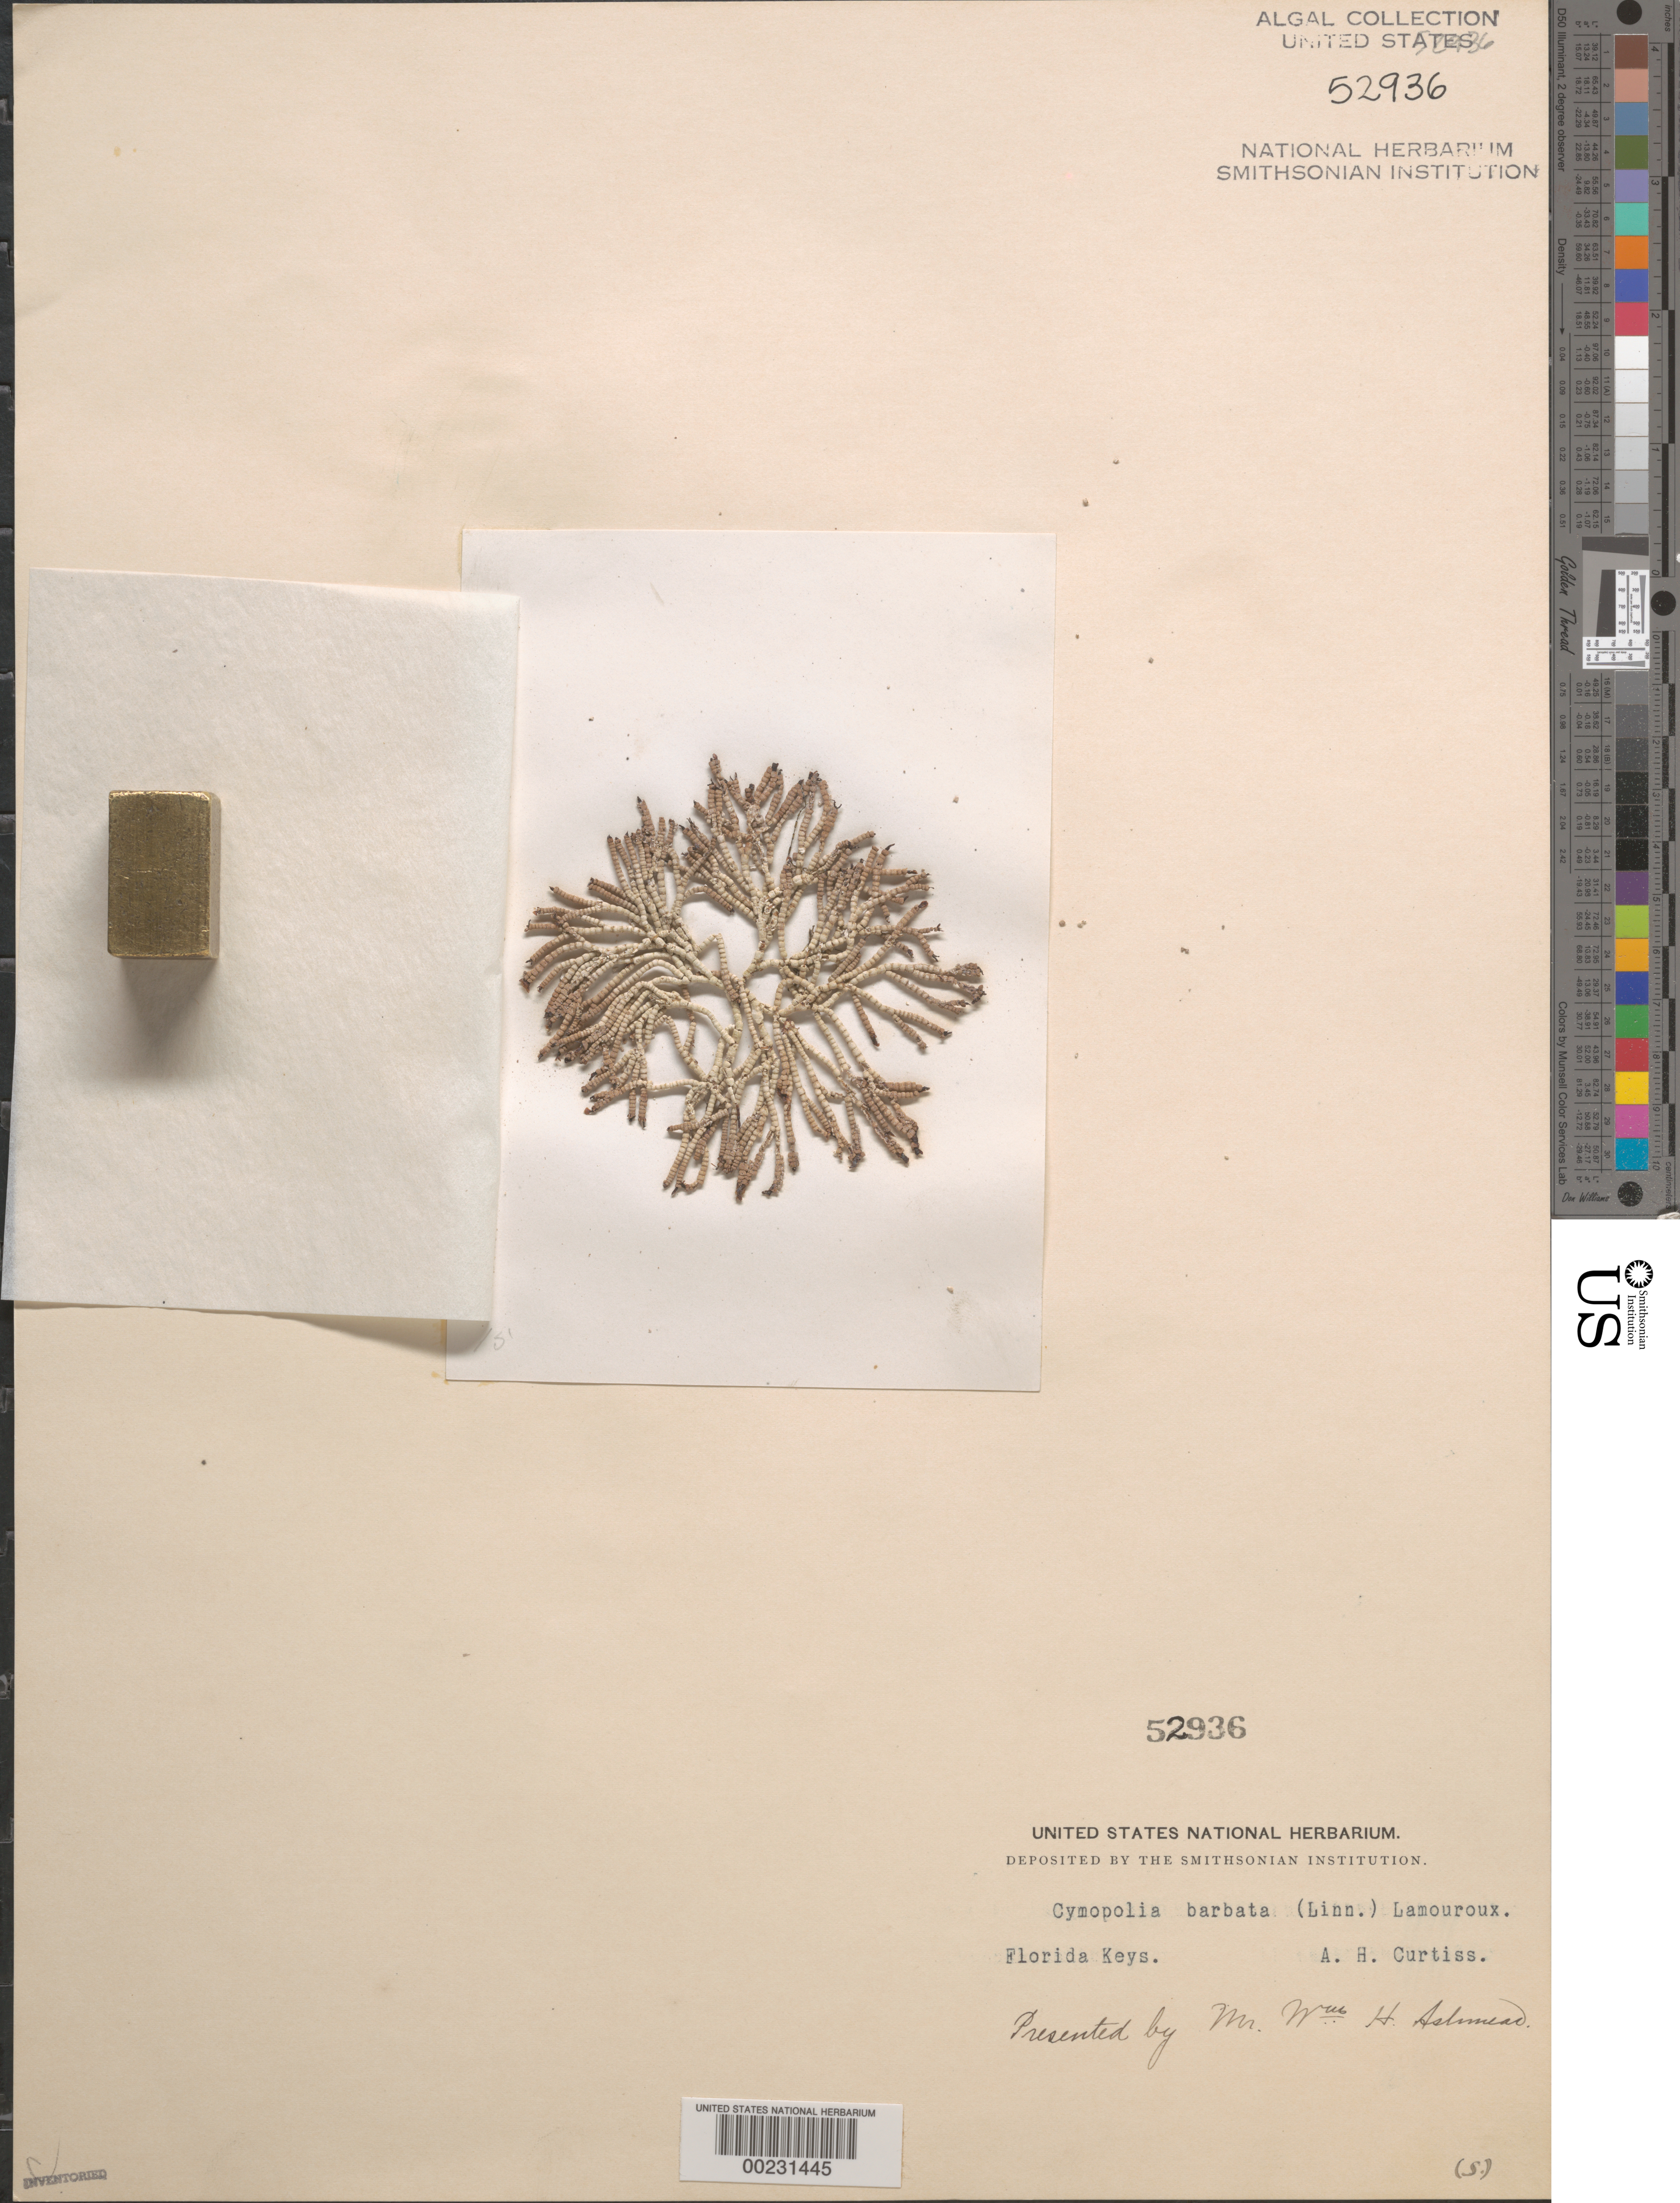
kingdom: Plantae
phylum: Chlorophyta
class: Ulvophyceae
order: Dasycladales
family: Dasycladaceae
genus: Cymopolia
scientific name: Cymopolia barbata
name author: (L.) J.V.Lamouroux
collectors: A. H. Curtiss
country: United States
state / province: Florida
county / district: Monroe County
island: Florida Keys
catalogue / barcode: US 52936